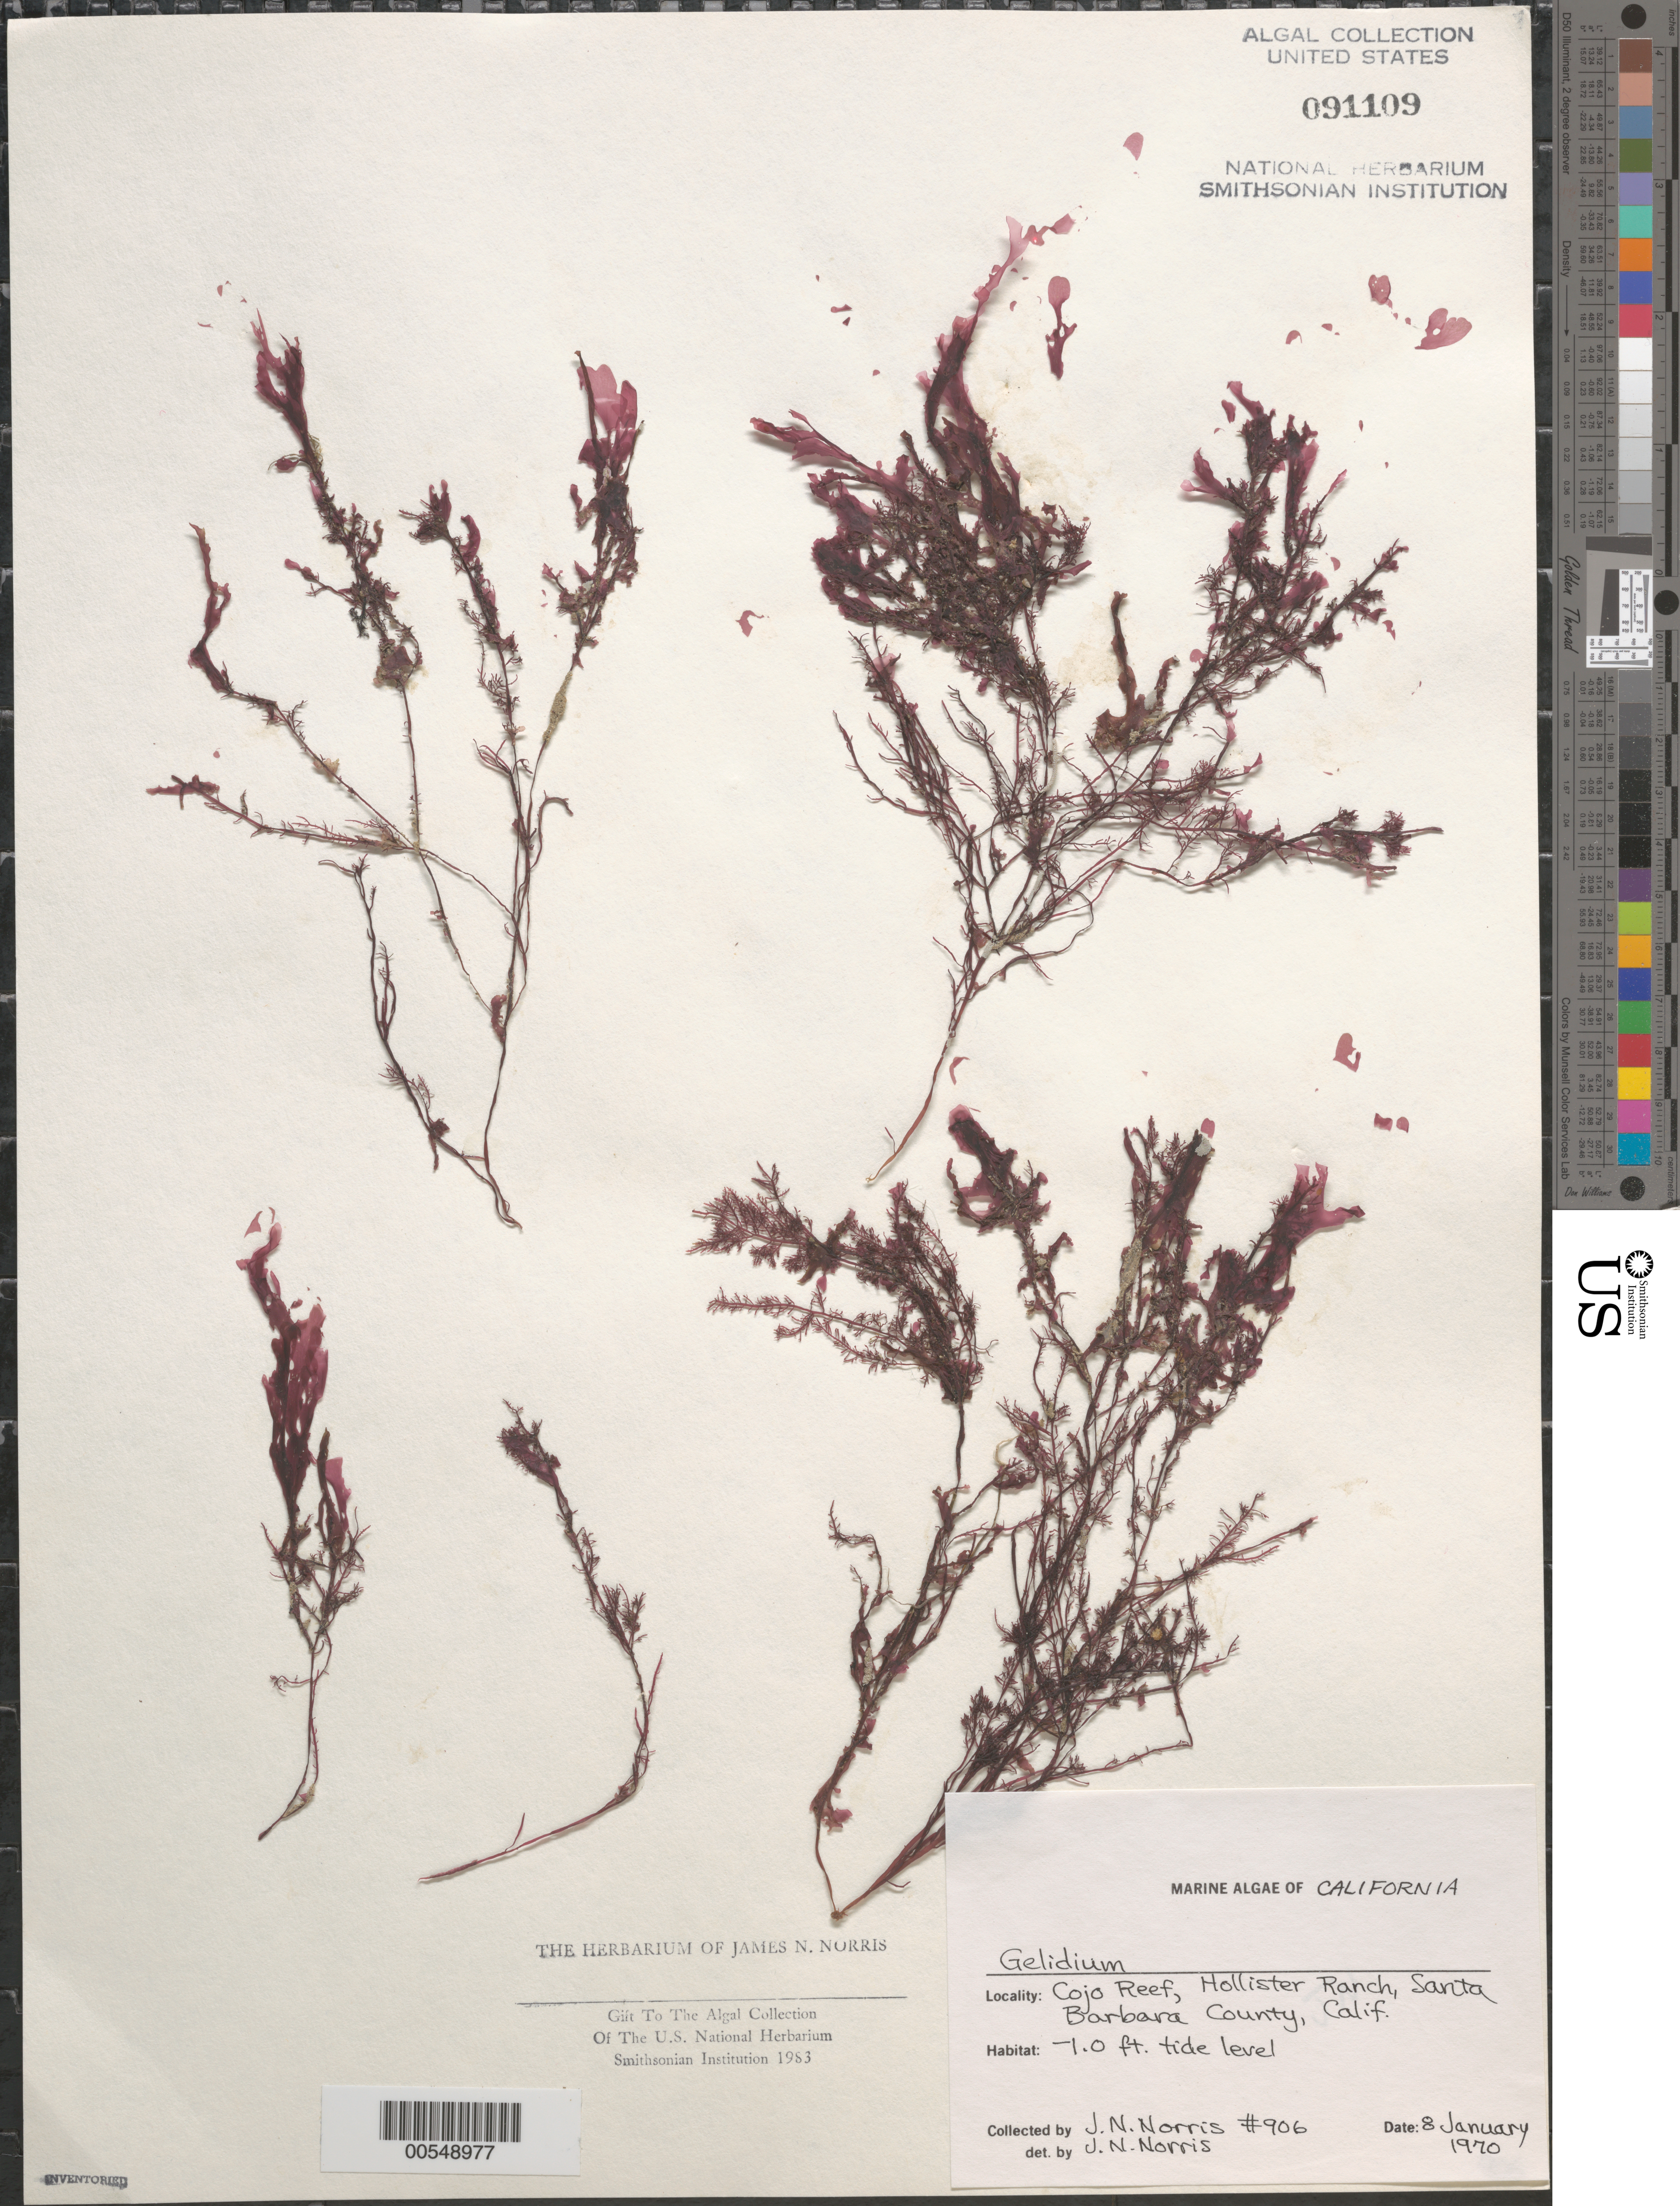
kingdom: Plantae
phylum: Rhodophyta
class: Florideophyceae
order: Gelidiales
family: Gelidiaceae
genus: Gelidium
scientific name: Gelidium sp.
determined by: Norris, James N.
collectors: J. N. Norris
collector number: JN-906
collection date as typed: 08 Jan 1970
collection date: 1970-01-08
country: United States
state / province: California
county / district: Santa Barbara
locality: Cojo Reef, Hollister Ranch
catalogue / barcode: US 91109